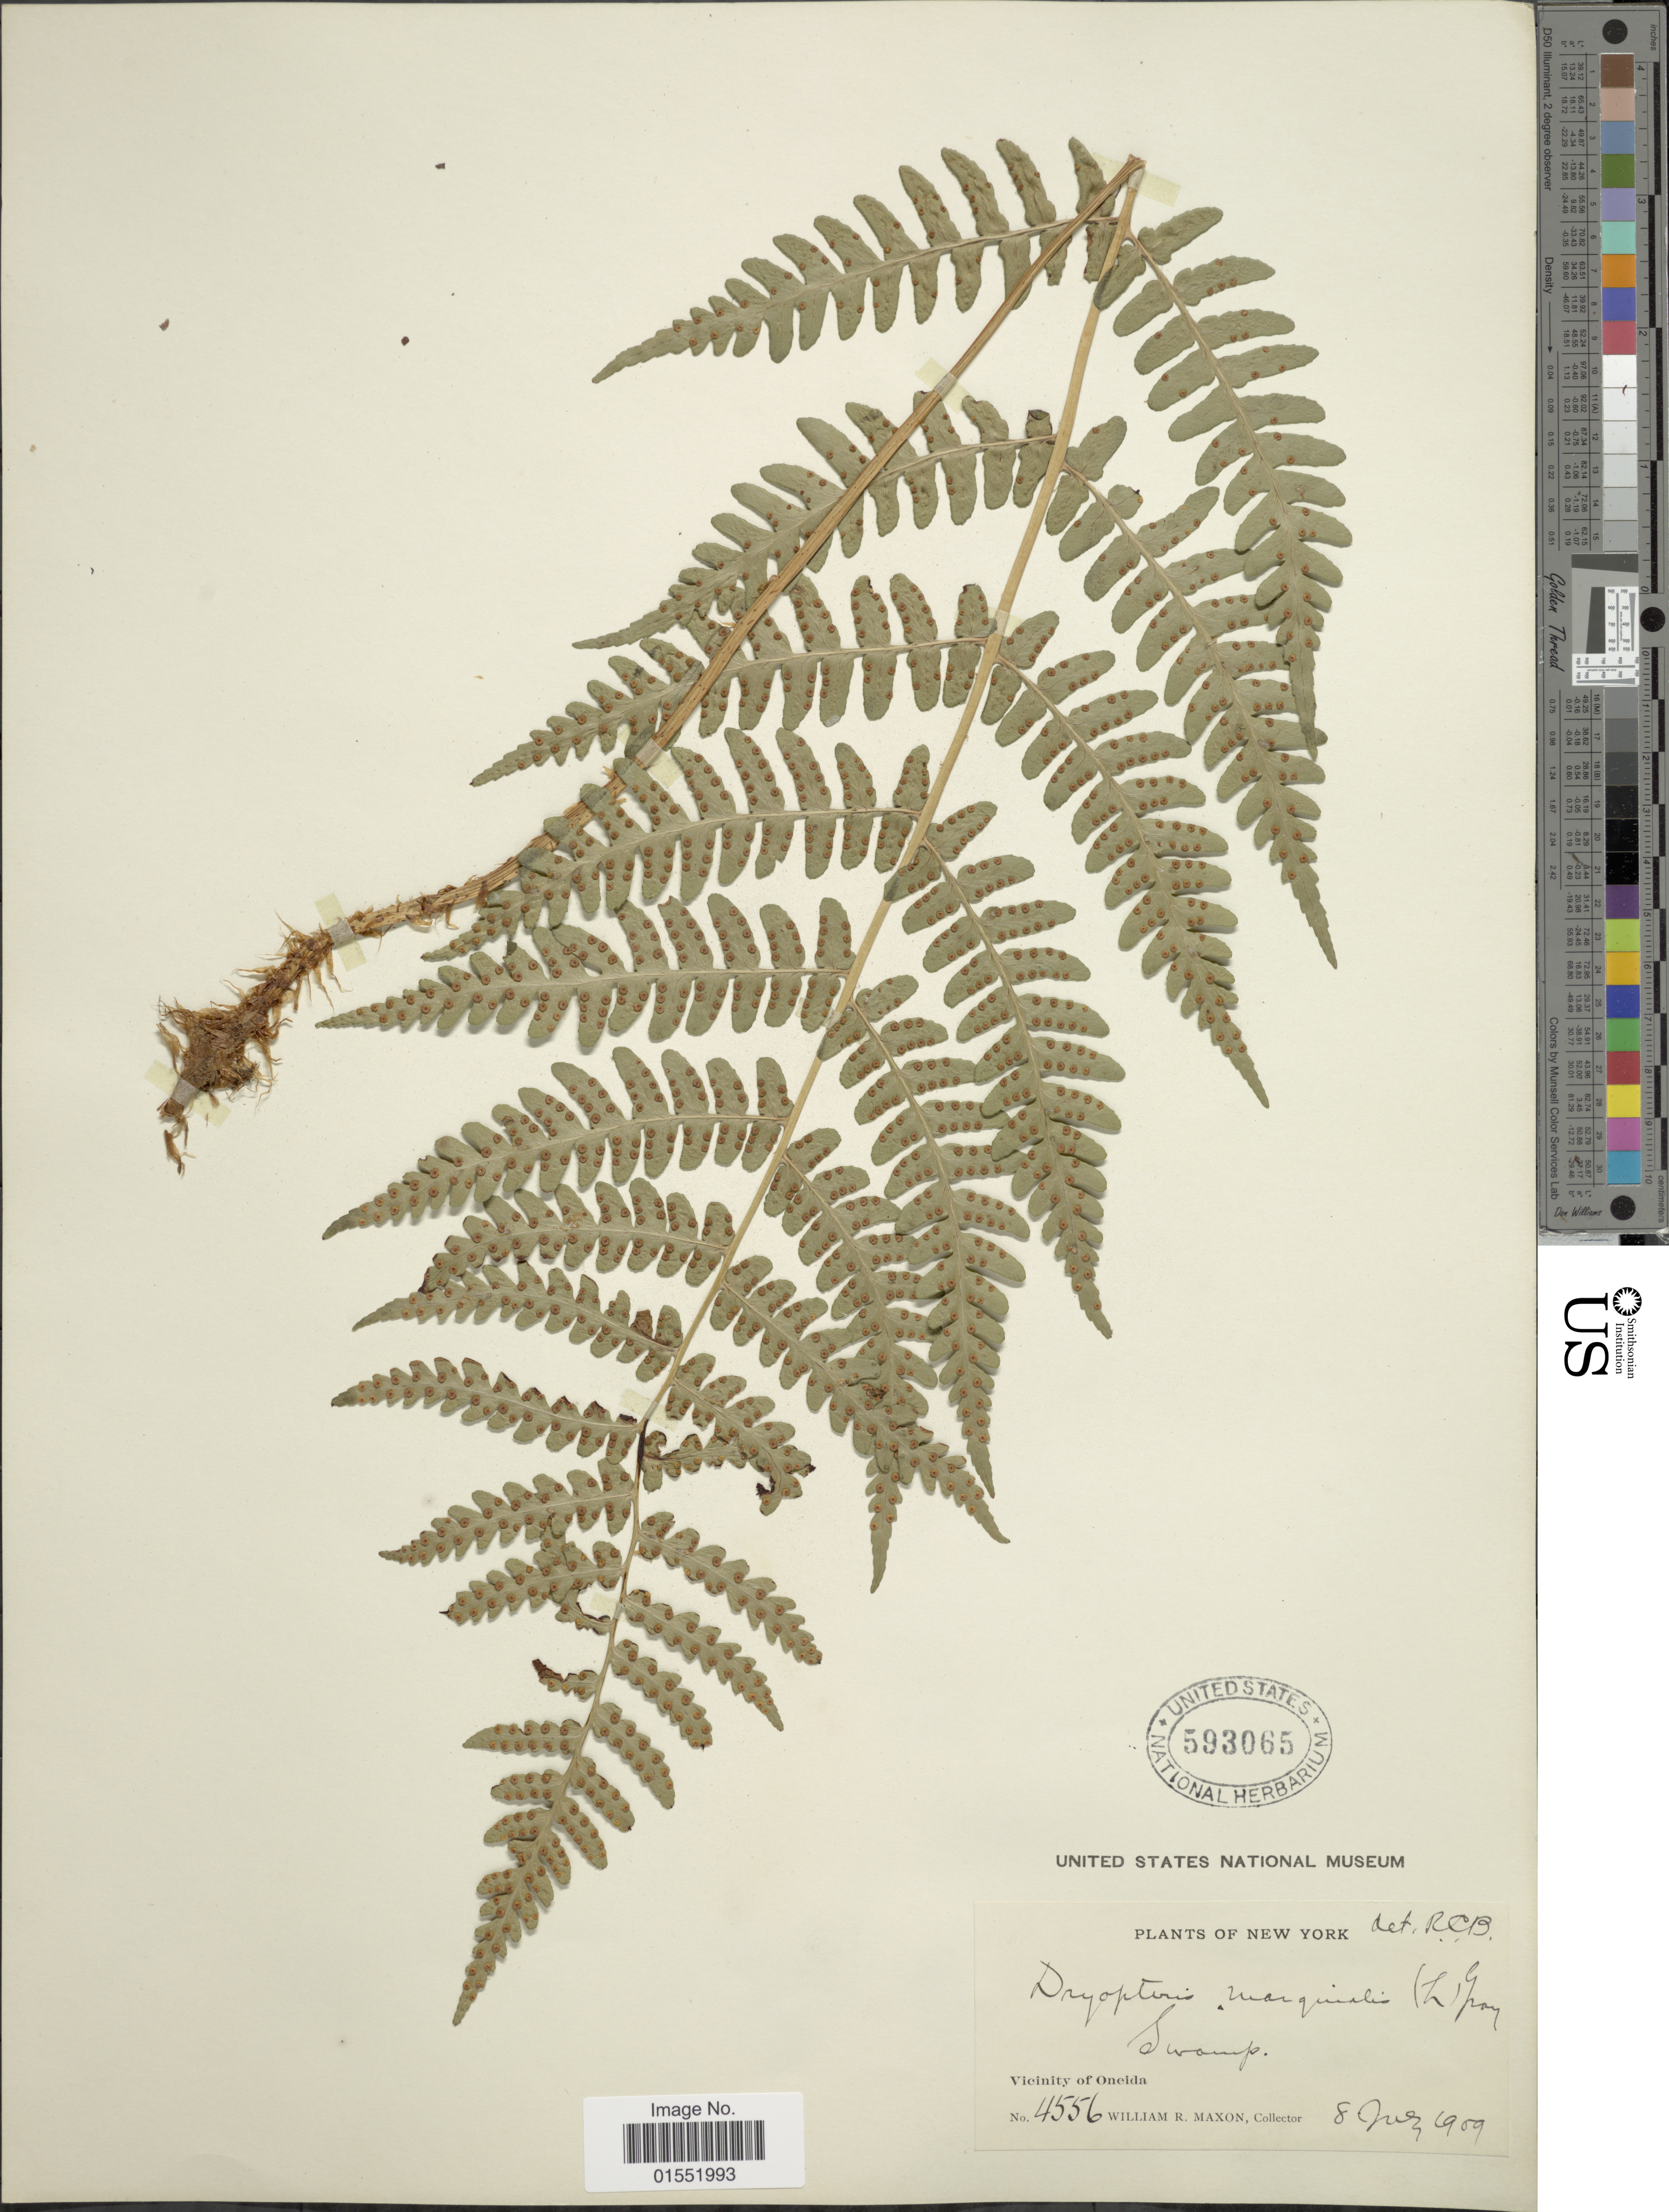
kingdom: Plantae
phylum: Tracheophyta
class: Polypodiopsida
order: Polypodiales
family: Dryopteridaceae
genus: Dryopteris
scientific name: Dryopteris marginalis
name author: (L.) A. Gray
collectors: W. R. Maxon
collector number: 4556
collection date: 1909-07-08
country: United States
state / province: New York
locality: Swamp. Vicinity of Oneida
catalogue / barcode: US 593065